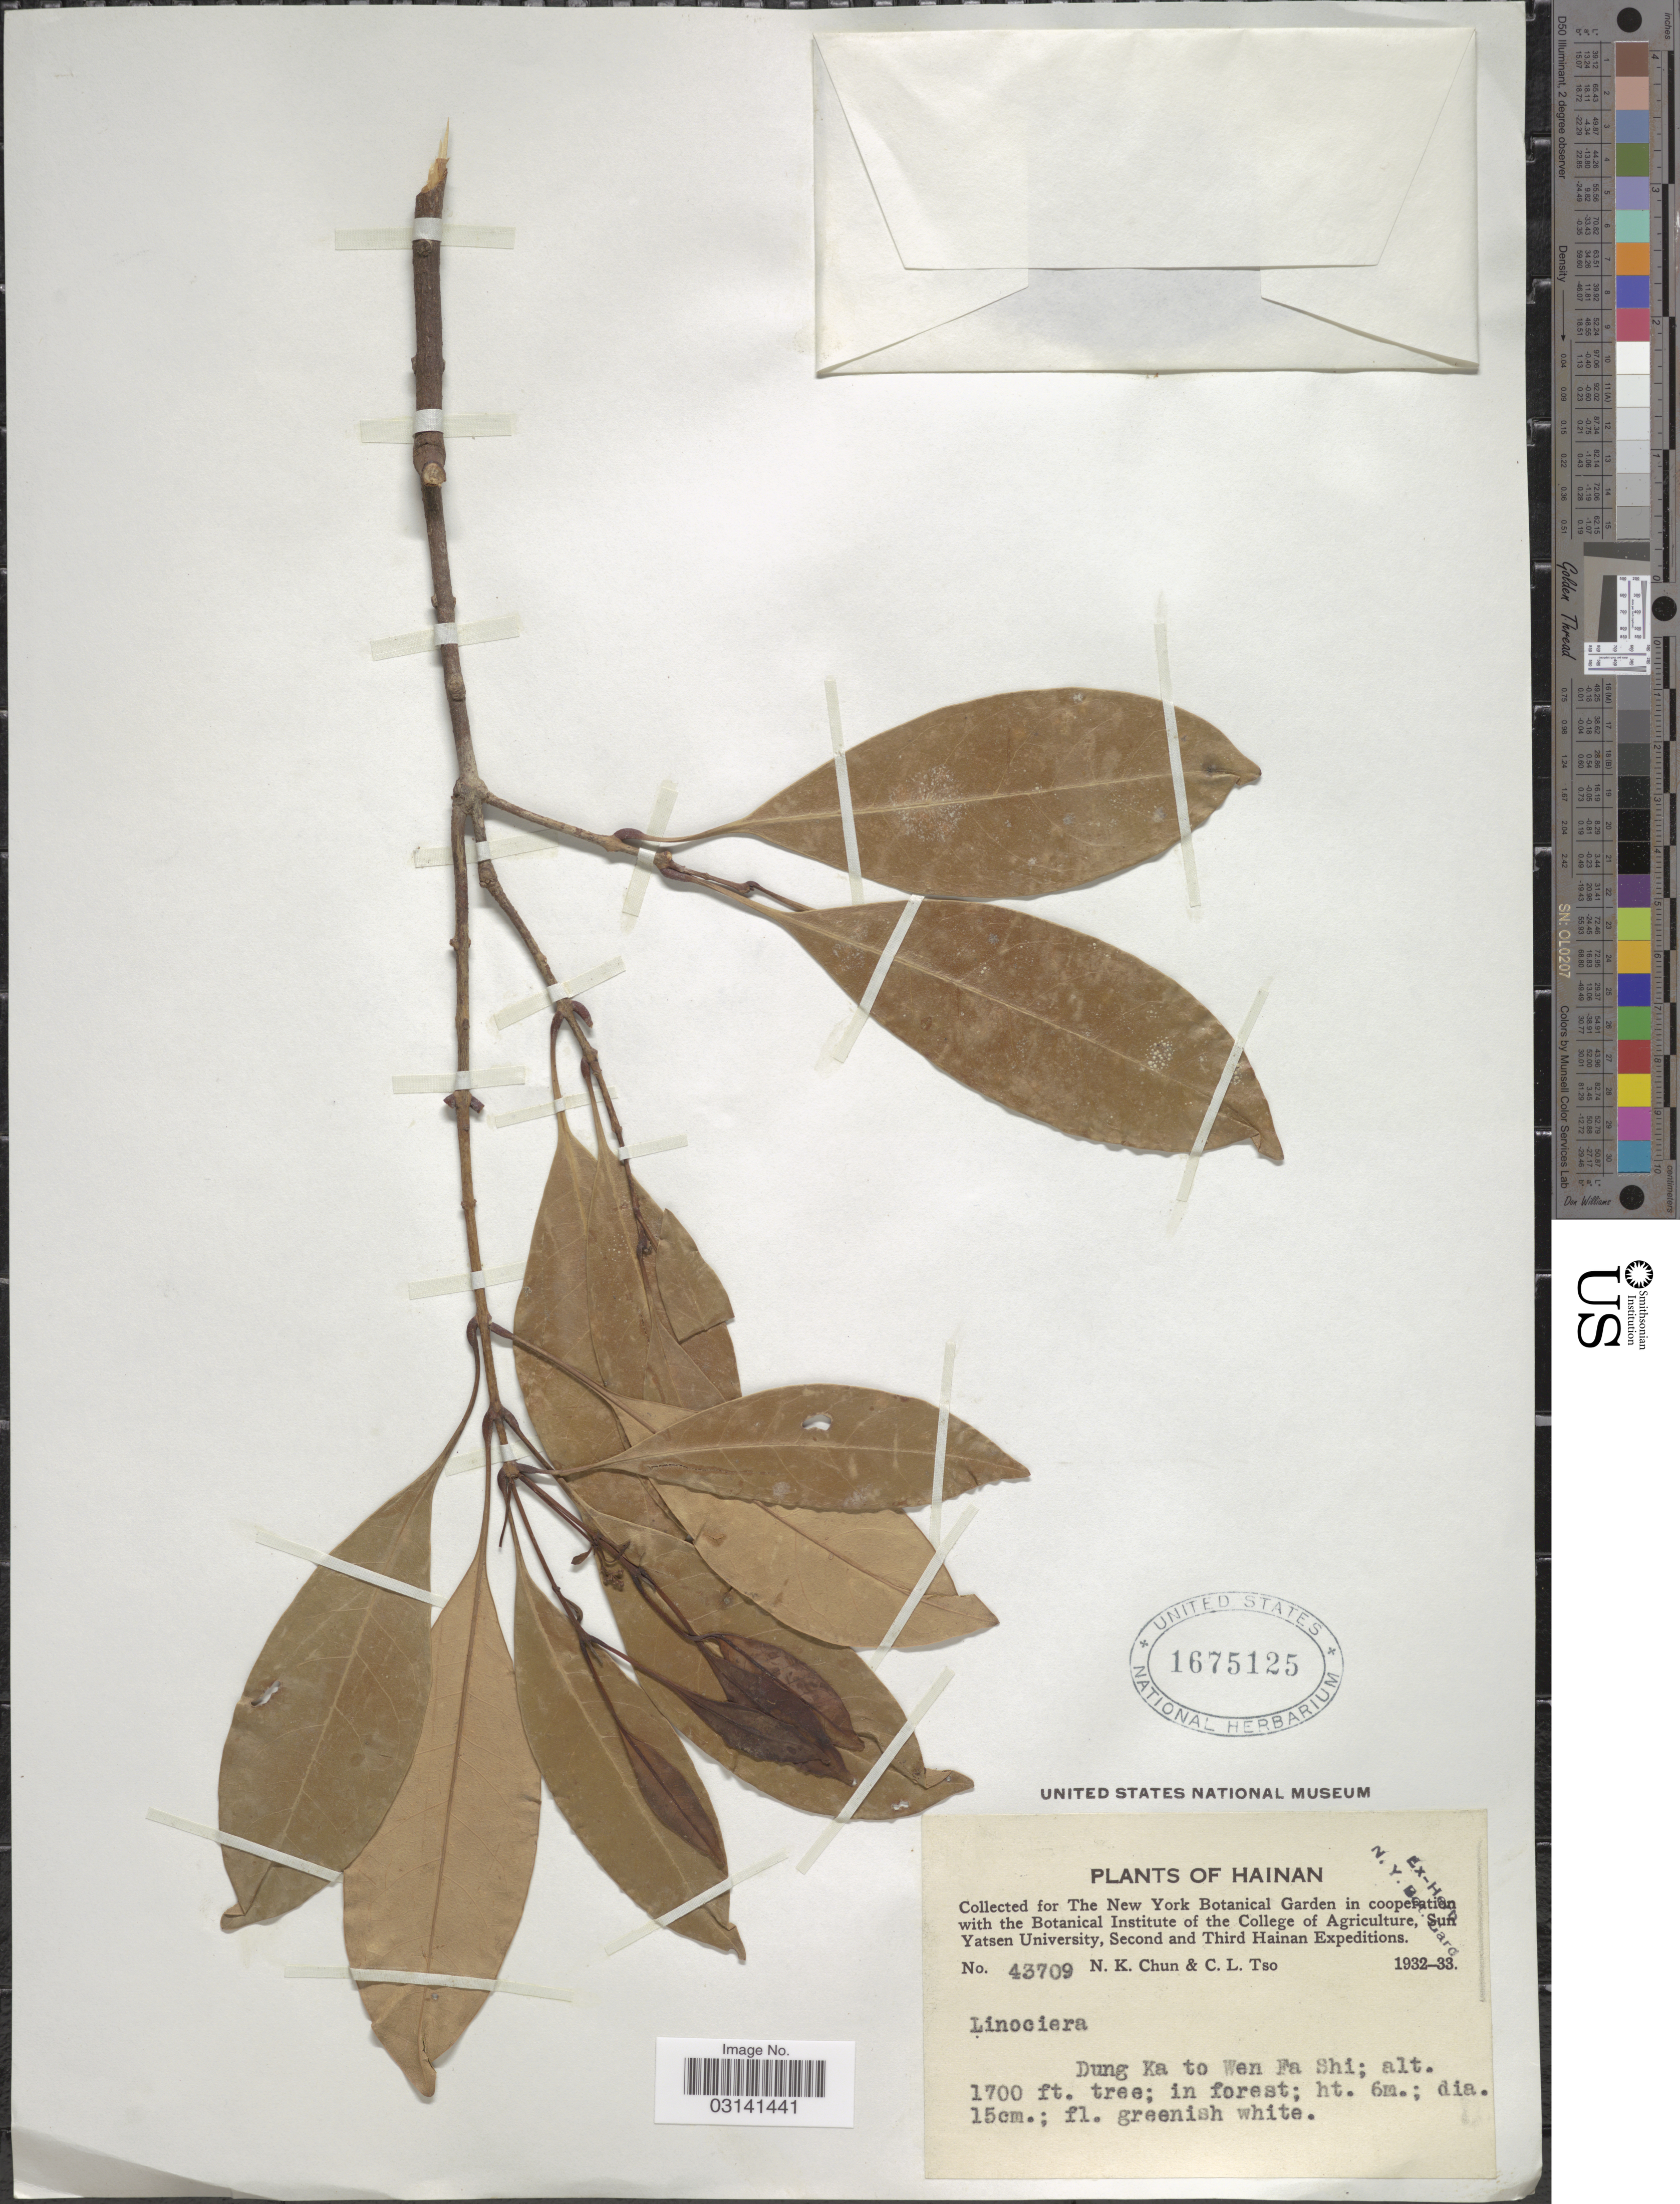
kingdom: Plantae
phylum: Tracheophyta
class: Magnoliopsida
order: Lamiales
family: Oleaceae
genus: Chionanthus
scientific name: Chionanthus sp.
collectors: N. K. Chun & C. Tso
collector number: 43709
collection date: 1932/1933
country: China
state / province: Hainan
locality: Dung Ka to Wen Fa Shi.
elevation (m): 518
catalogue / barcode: US 1675125